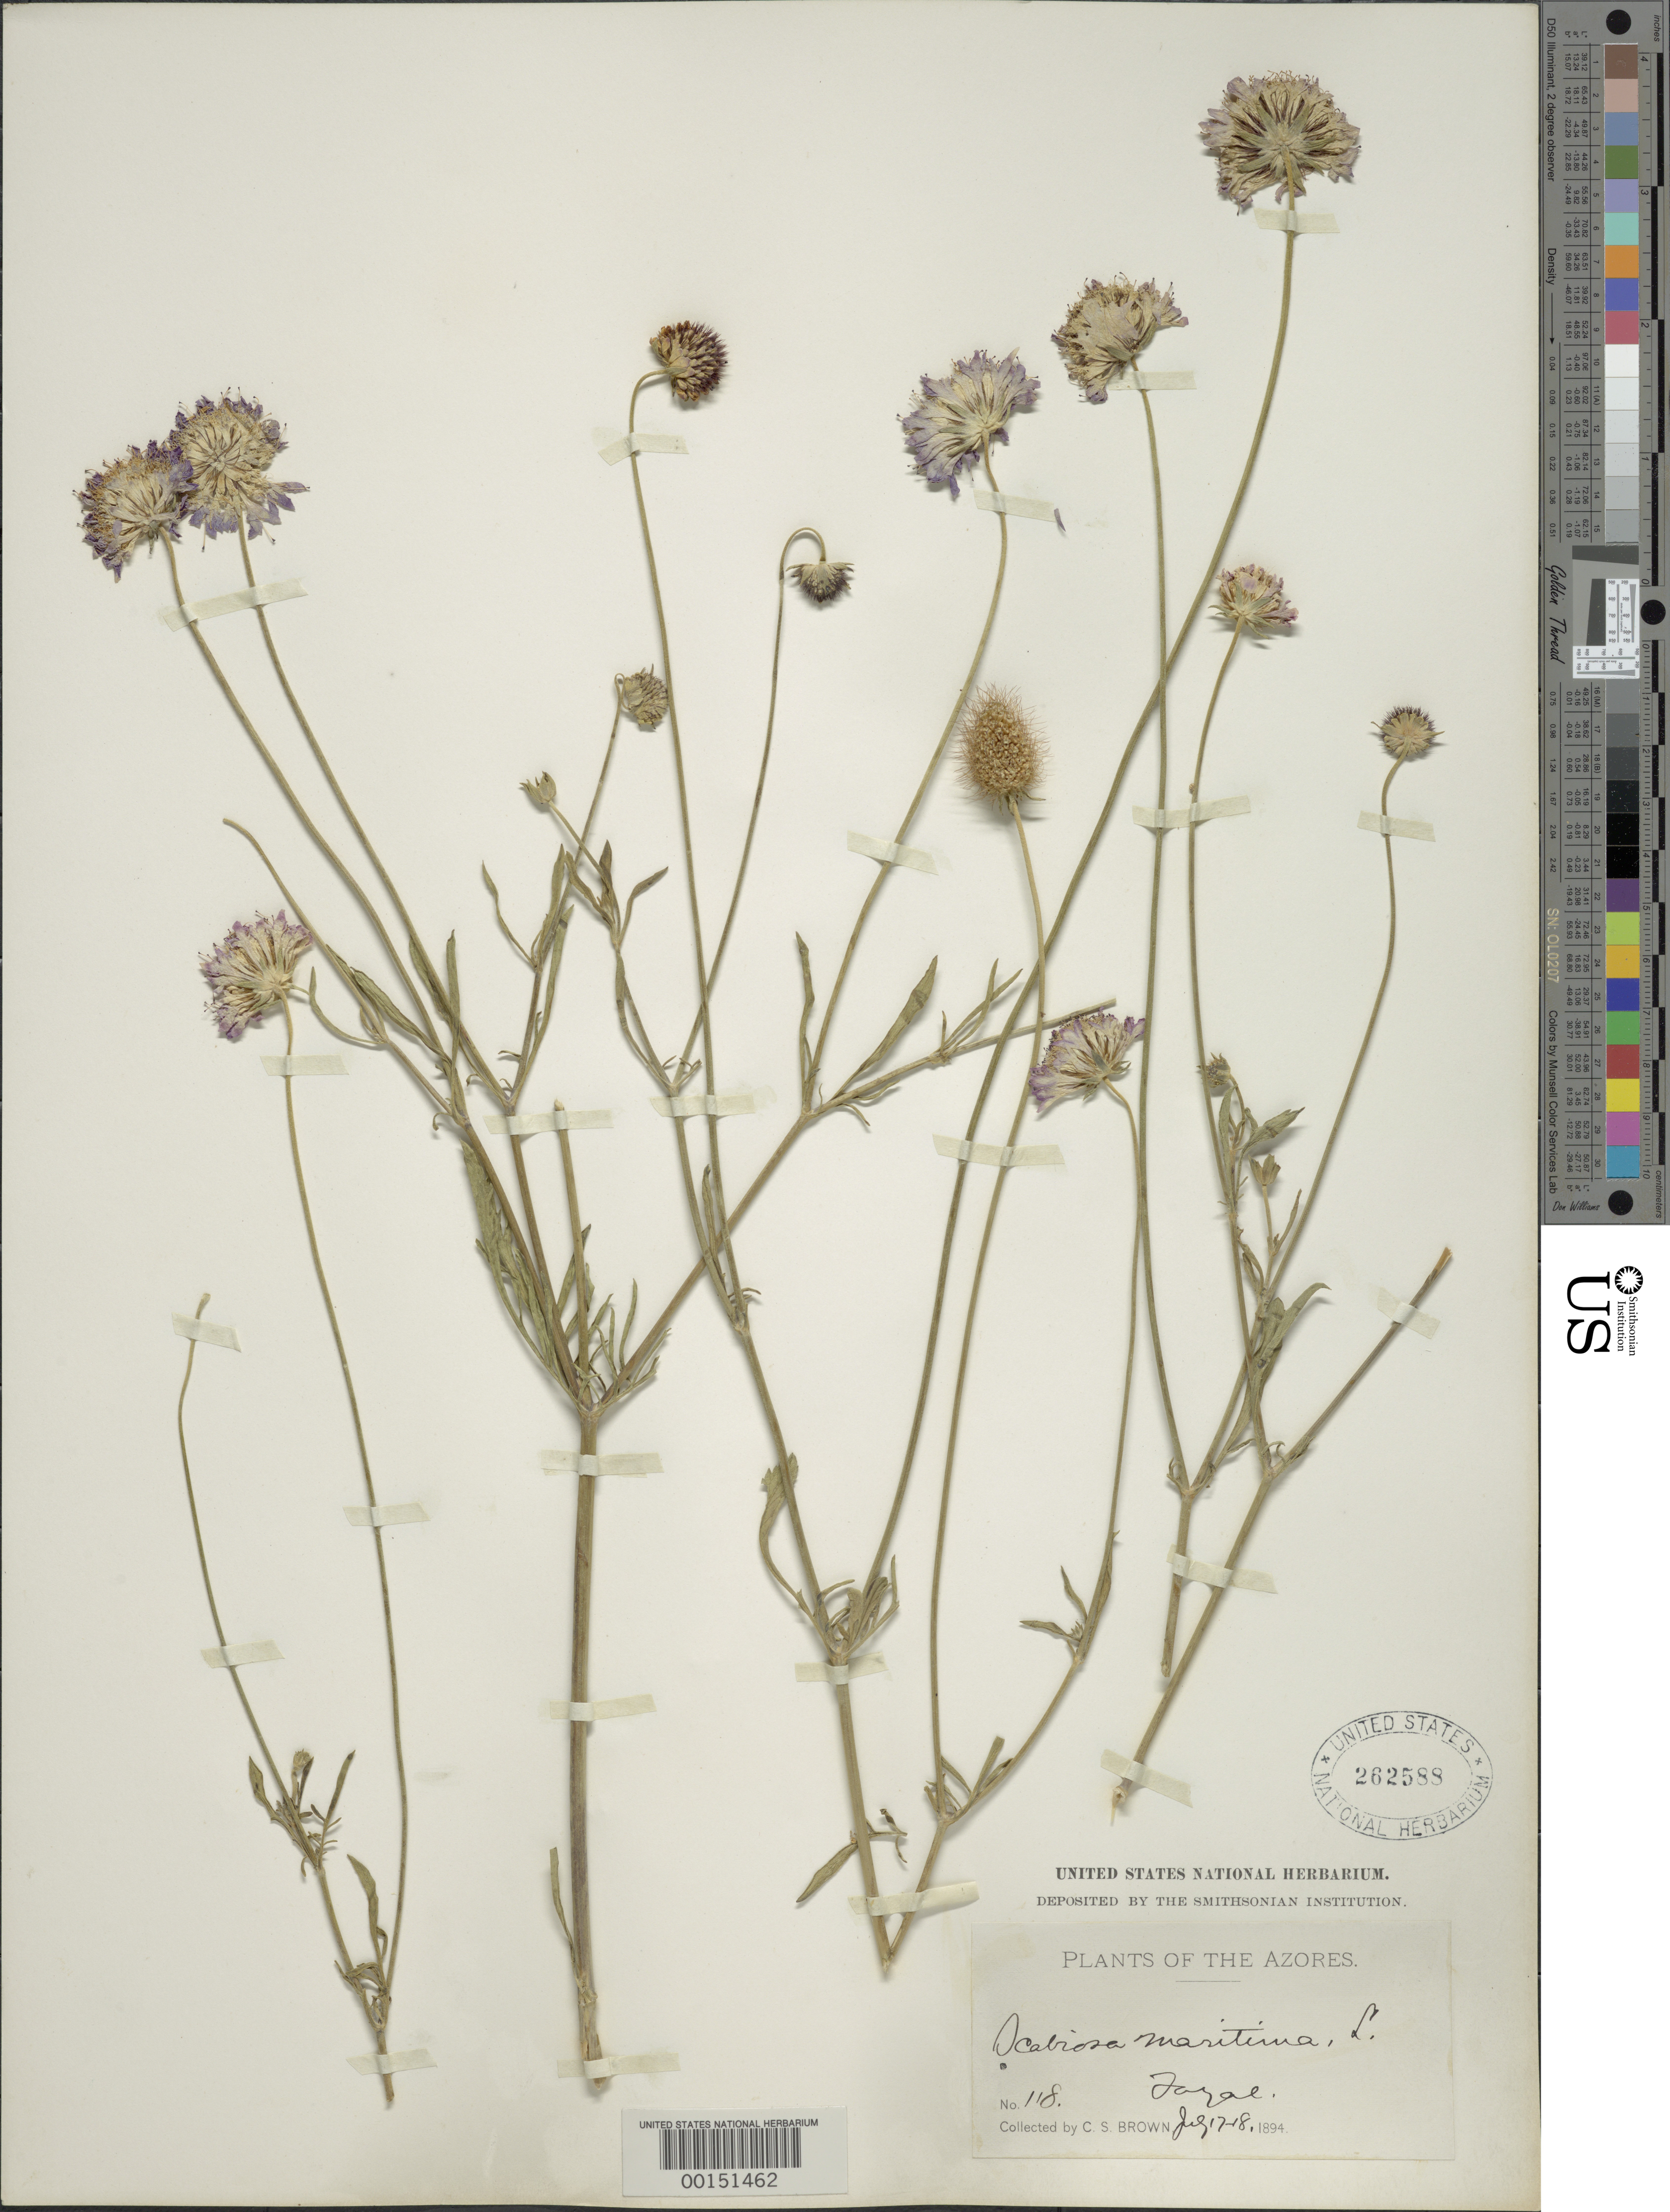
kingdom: Plantae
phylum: Tracheophyta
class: Magnoliopsida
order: Dipsacales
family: Caprifoliaceae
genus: Scabiosa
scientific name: Scabiosa maritima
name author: L.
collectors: C. S. Brown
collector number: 118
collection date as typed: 17 Jul 1894 to 18 Jul 1894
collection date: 1894-07-17/1894-07-18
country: Portugal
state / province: Azores (Aut. Reg.)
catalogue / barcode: US 262588